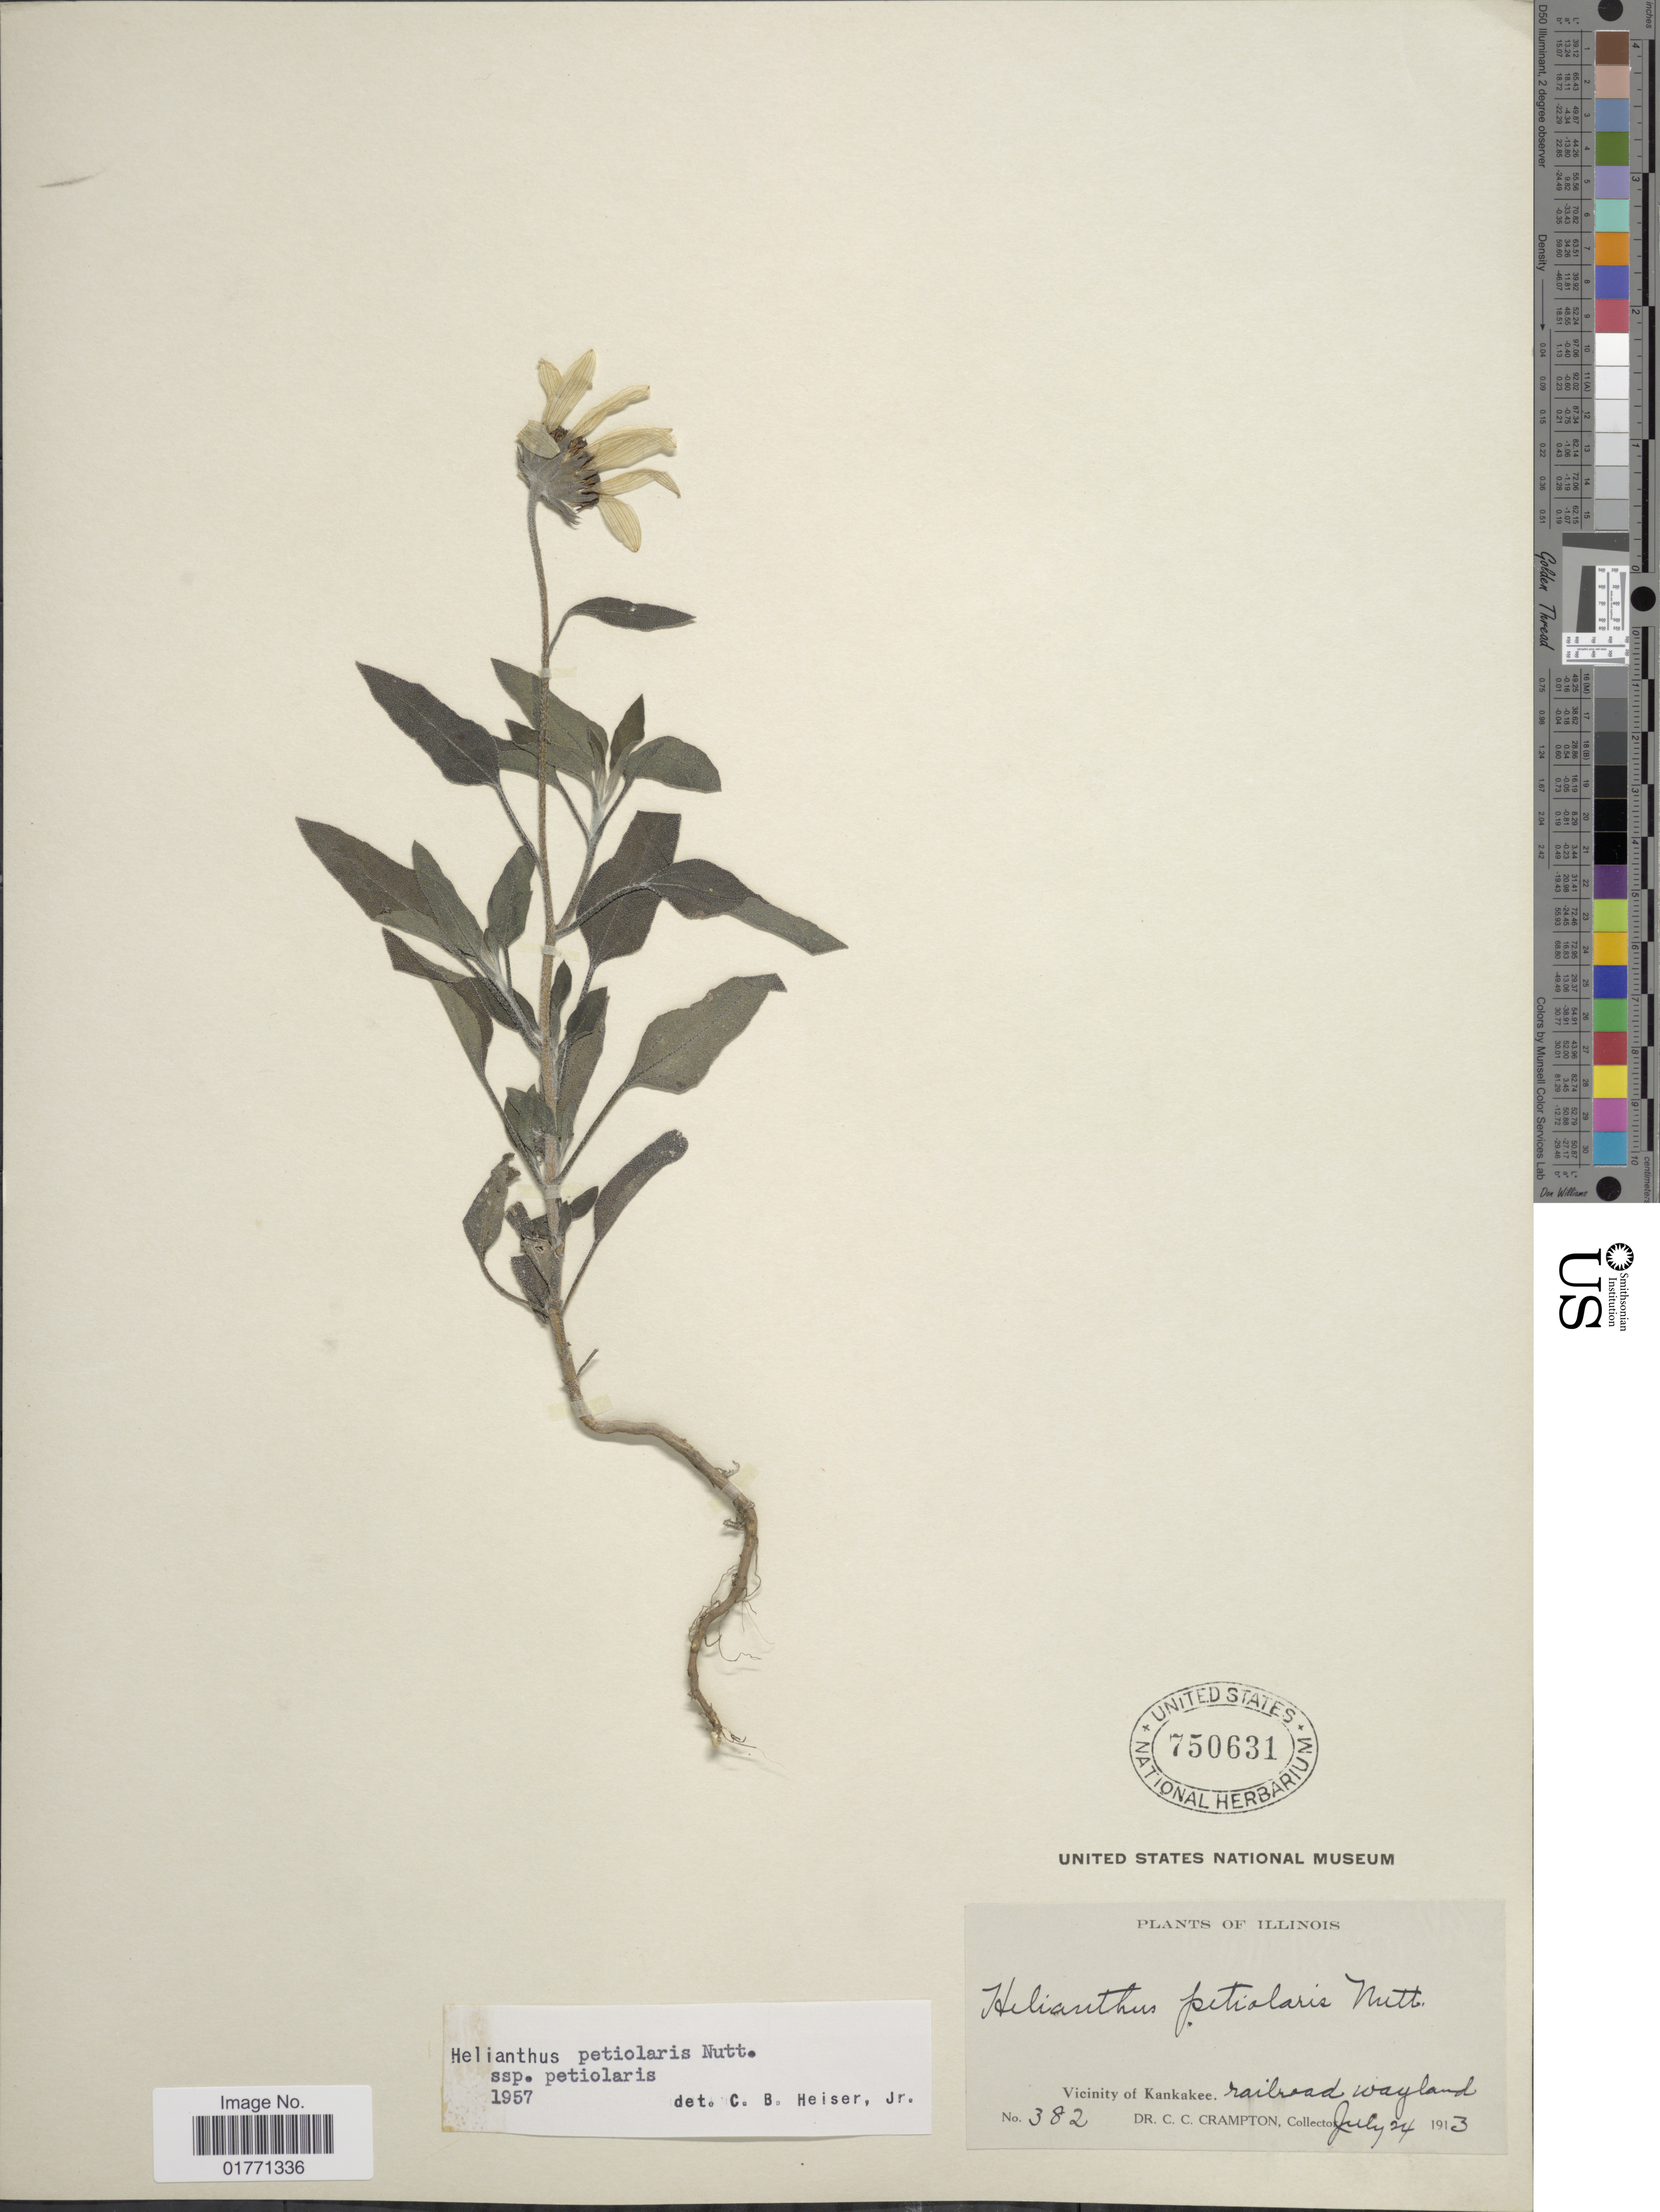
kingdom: Plantae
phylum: Tracheophyta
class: Magnoliopsida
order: Asterales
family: Asteraceae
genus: Helianthus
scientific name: Helianthus petiolaris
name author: Nutt.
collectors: C. Crampton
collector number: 382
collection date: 1913-07-24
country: United States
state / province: Illinois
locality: Vicinity of Kankakee, railroad wayland.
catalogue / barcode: US 750631